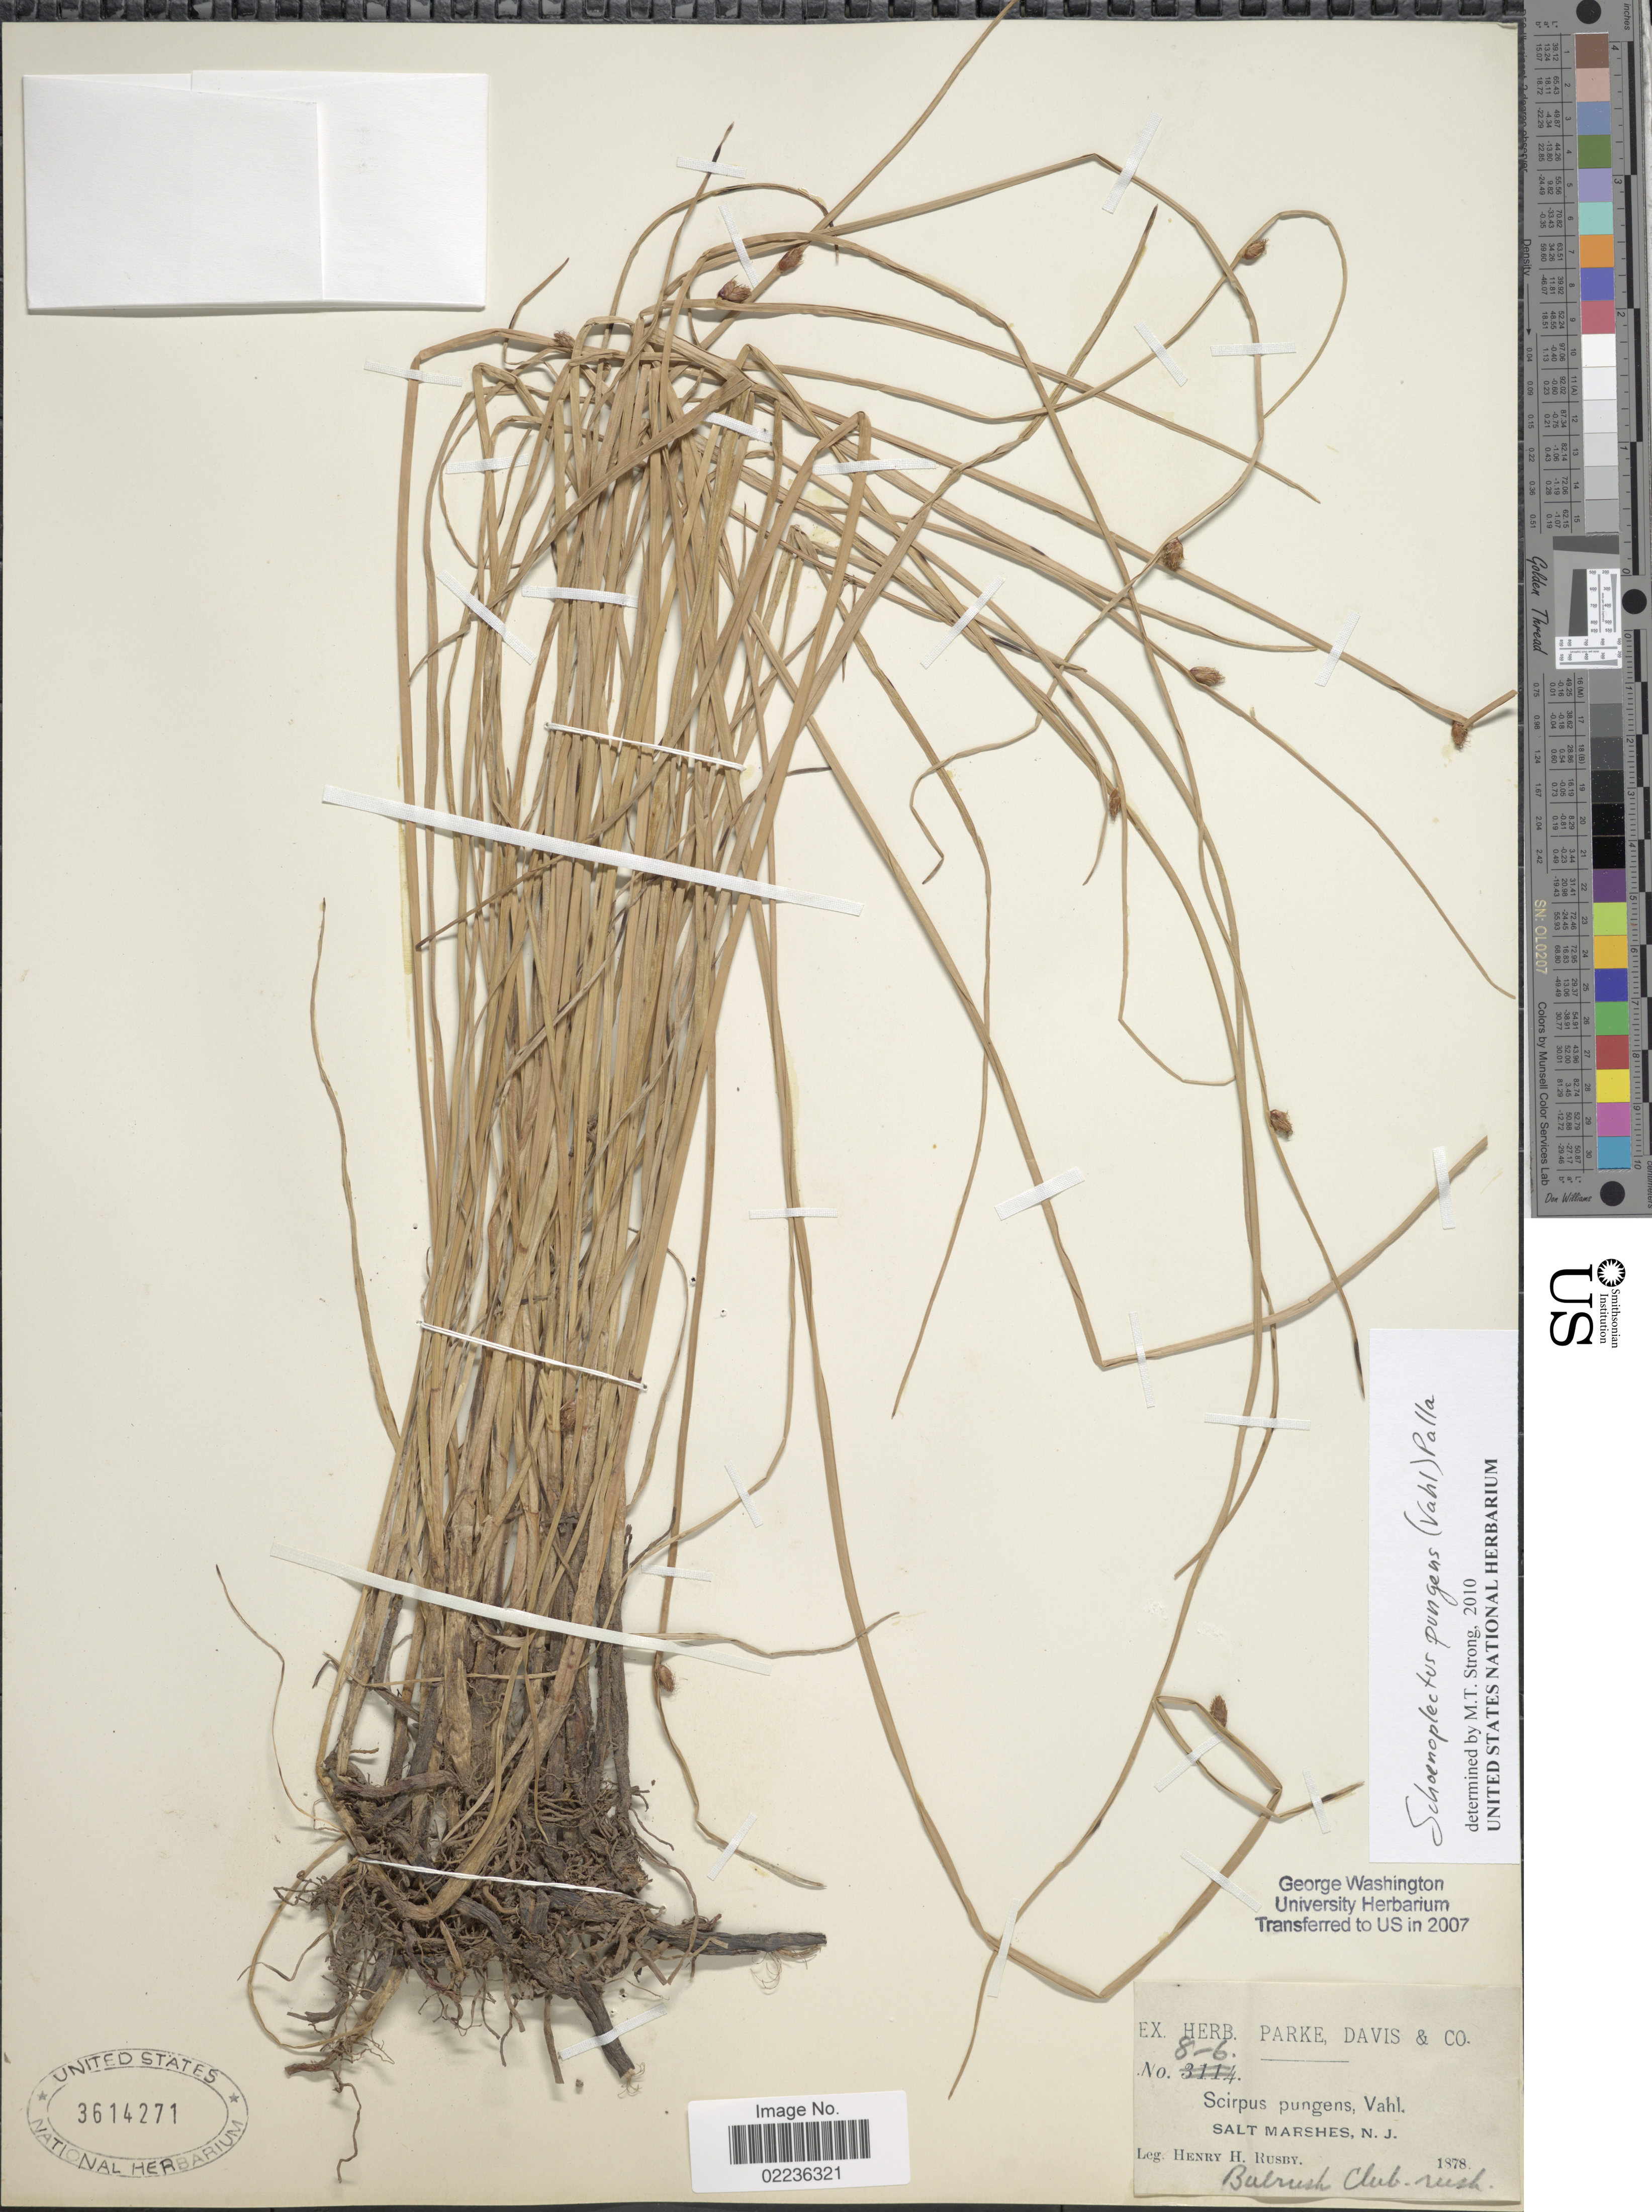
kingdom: Plantae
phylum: Tracheophyta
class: Liliopsida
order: Poales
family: Cyperaceae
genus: Schoenoplectus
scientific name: Schoenoplectus pungens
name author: (Vahl) Palla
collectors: H. H. Rusby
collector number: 8-6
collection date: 1878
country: United States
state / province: New Jersey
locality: Salt marshes, N.J.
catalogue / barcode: US 3614271